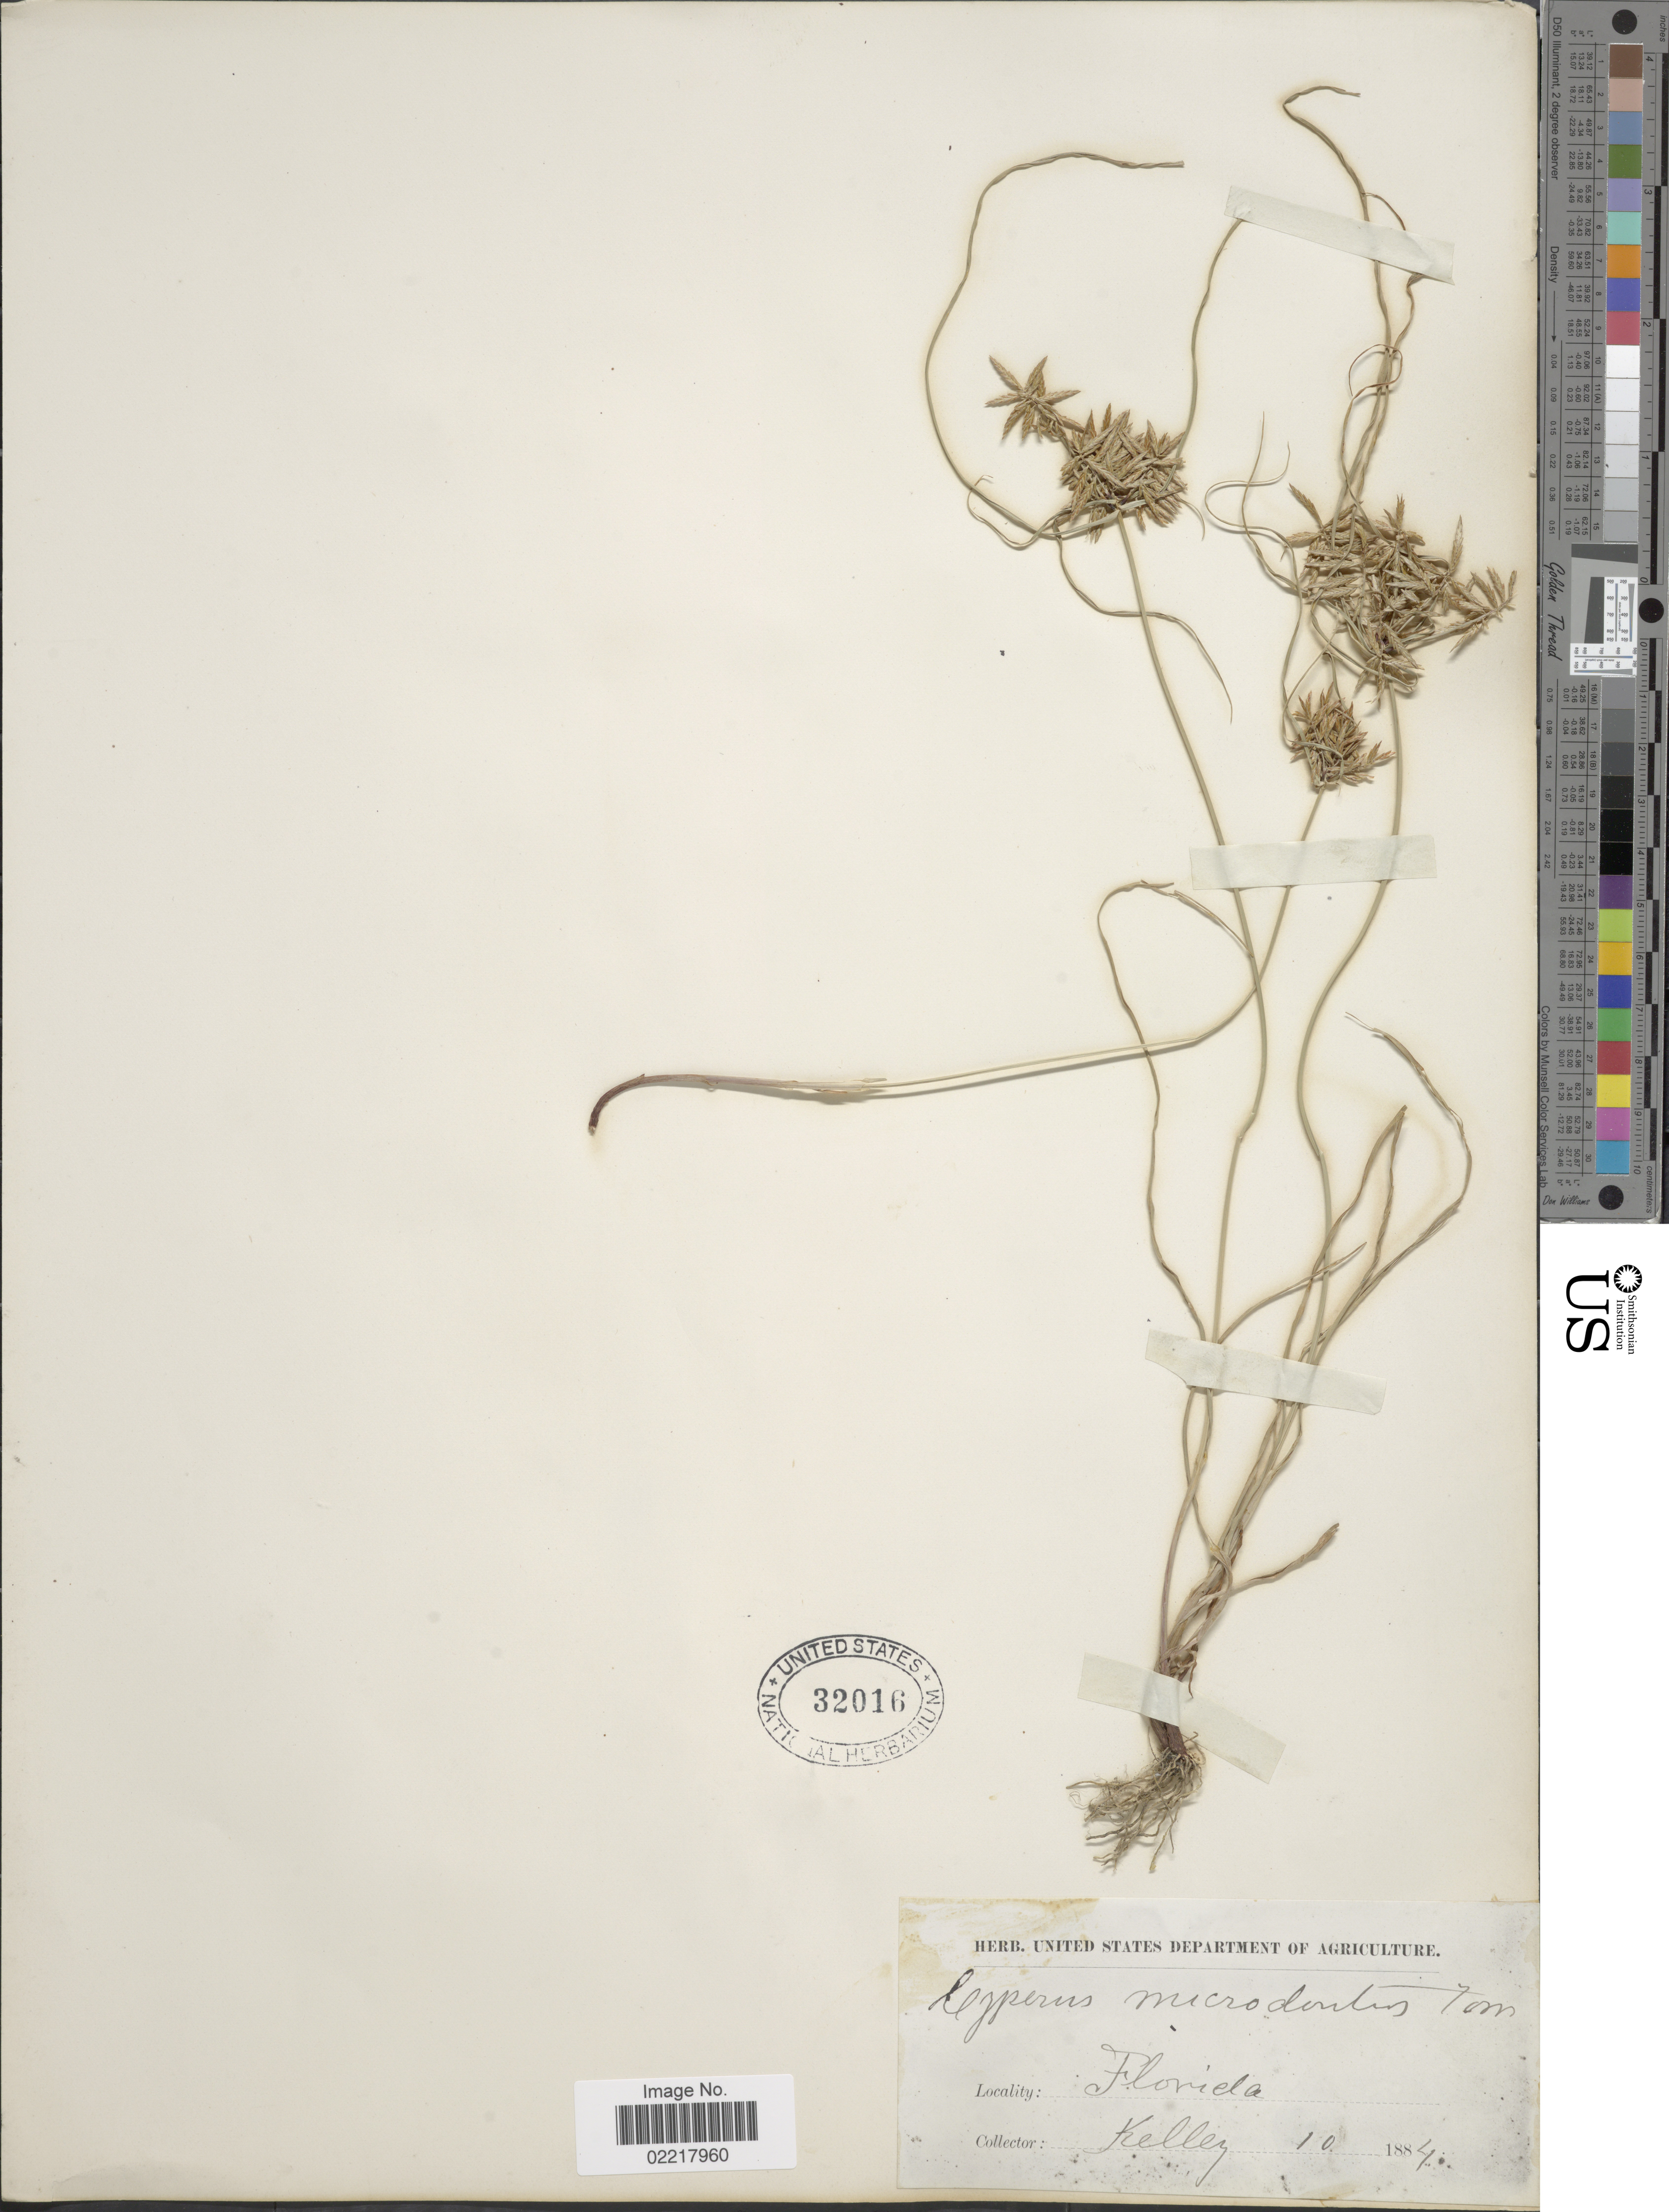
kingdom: Plantae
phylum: Tracheophyta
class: Liliopsida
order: Poales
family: Cyperaceae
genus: Cyperus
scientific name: Cyperus polystachyos var. texensis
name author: (Torr.) Fernald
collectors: Kelley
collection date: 1884-10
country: United States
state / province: Florida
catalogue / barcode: US 32016